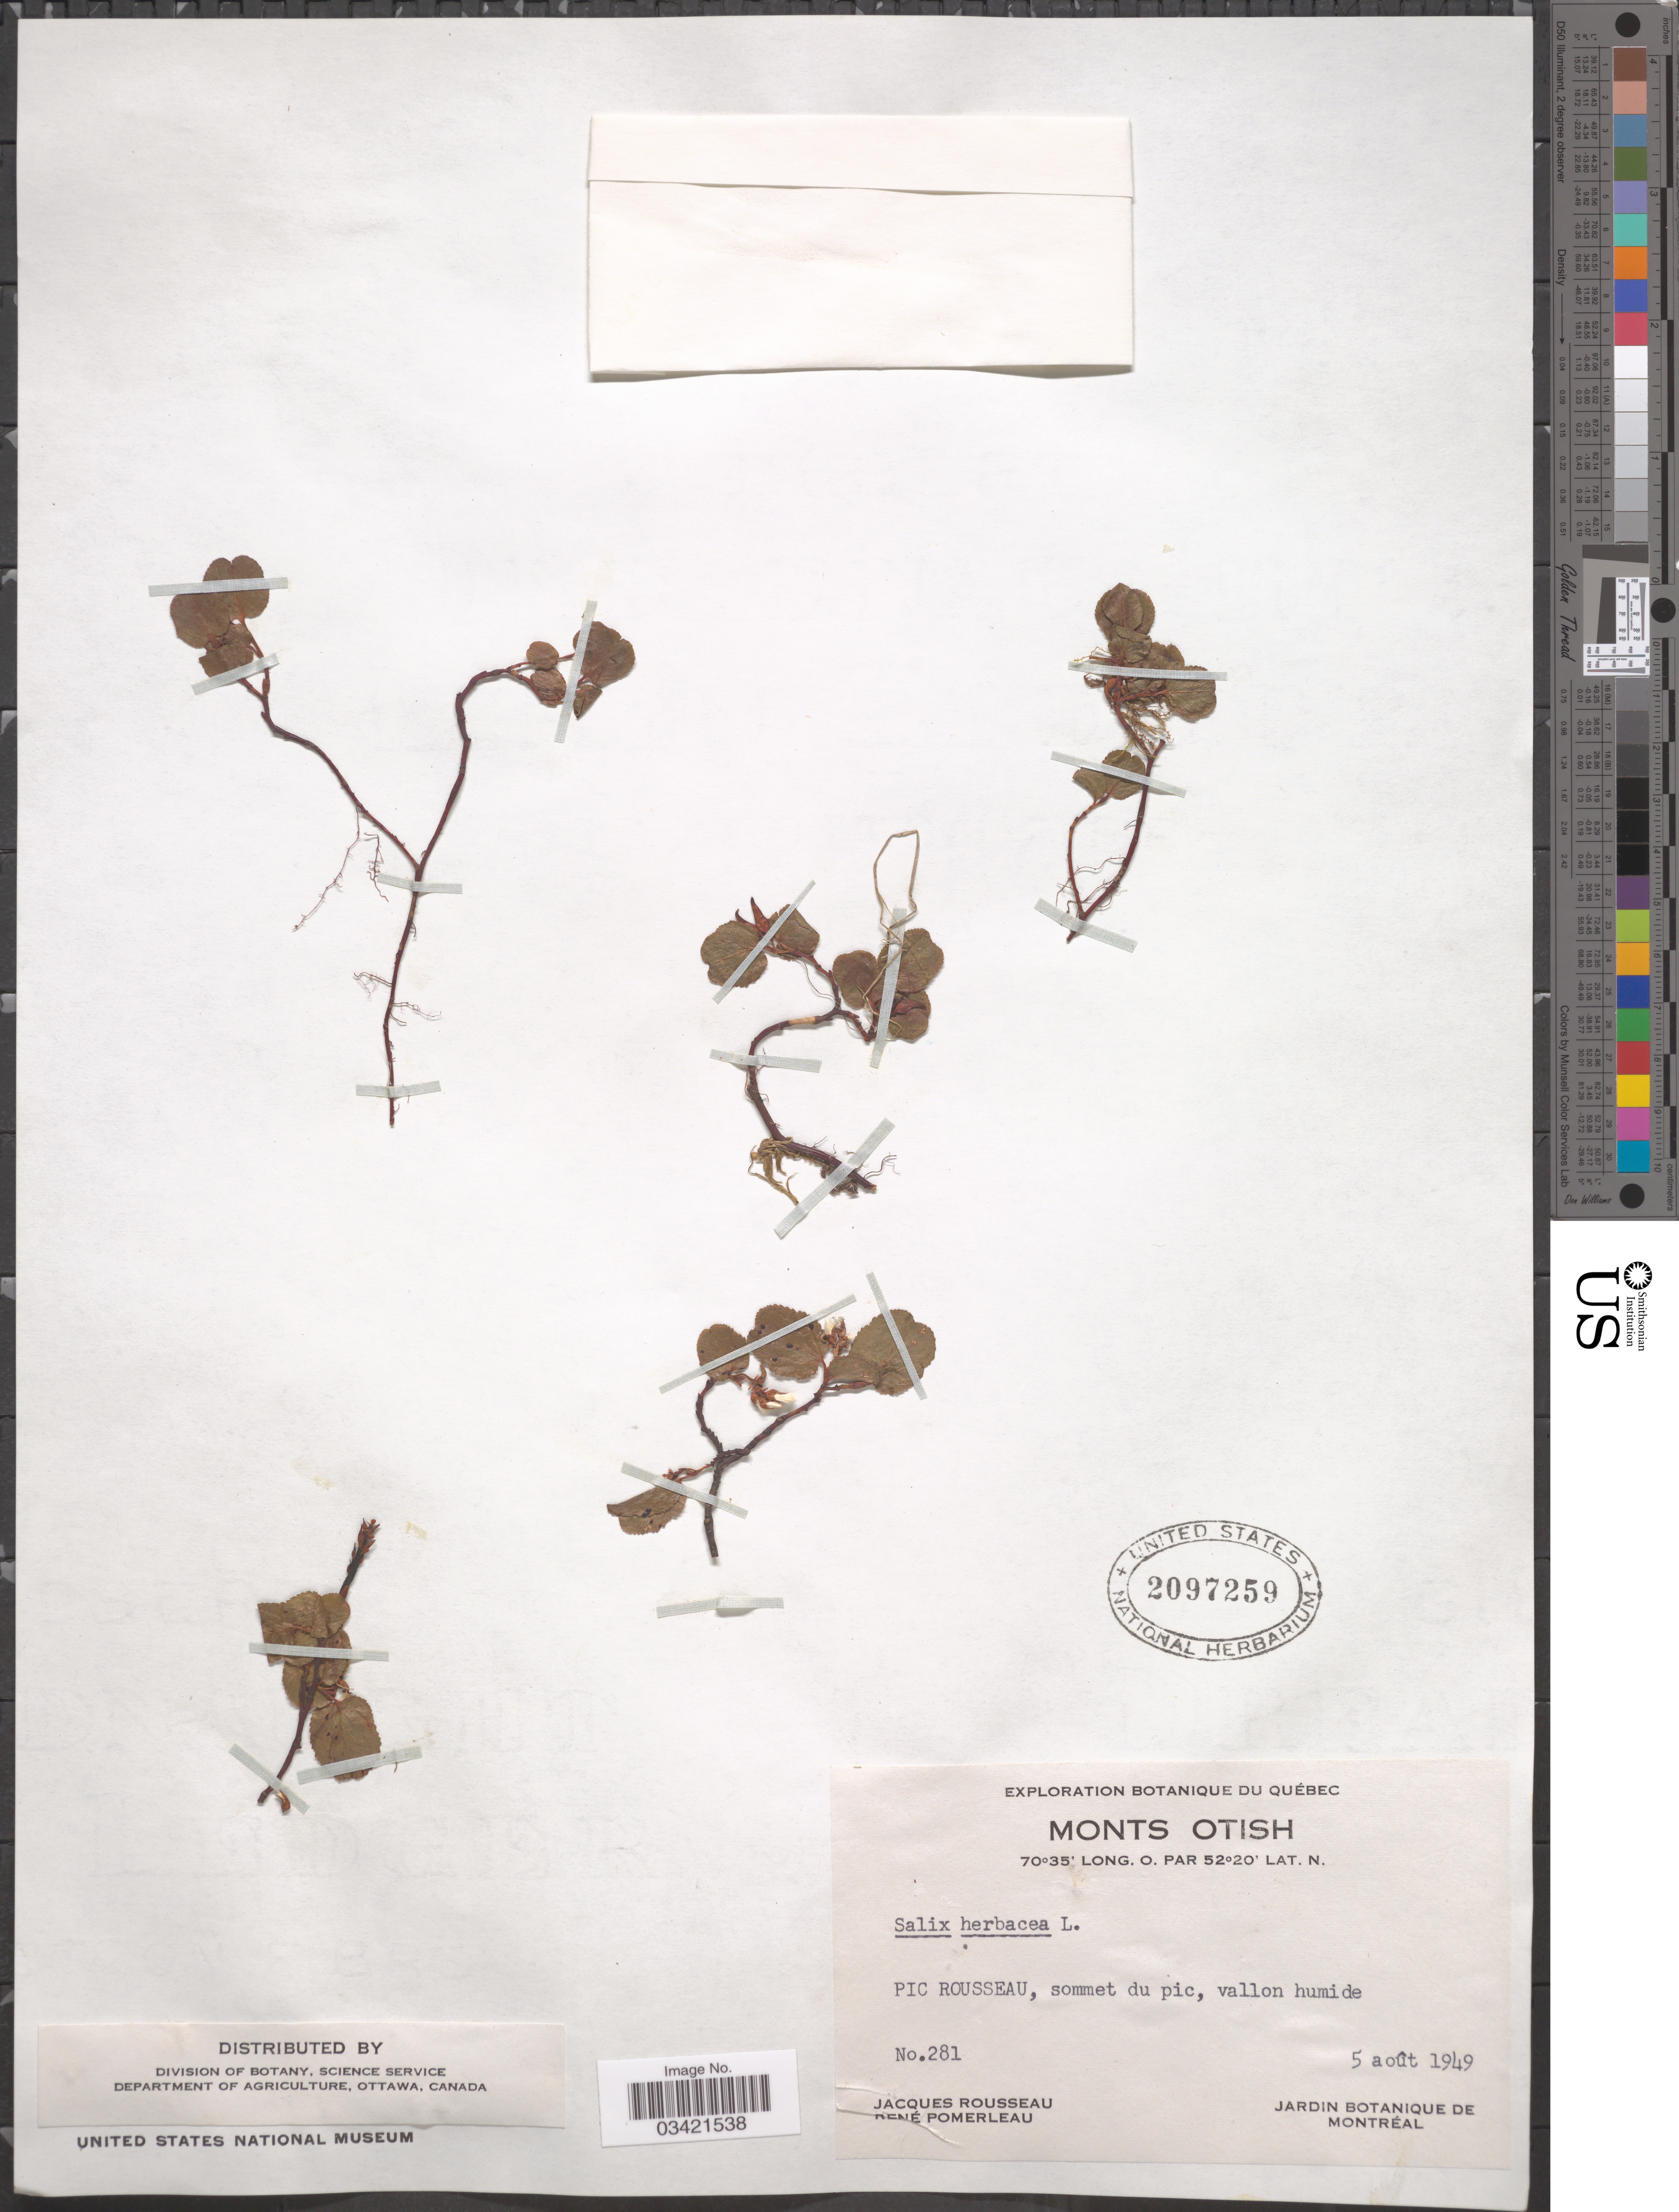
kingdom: Plantae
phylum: Tracheophyta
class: Magnoliopsida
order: Malpighiales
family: Salicaceae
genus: Salix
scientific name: Salix herbacea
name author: L.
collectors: J. Rousseau & R. Pomerleau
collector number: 281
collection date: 1949-08-05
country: Canada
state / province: Quebec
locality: Monts Otish. PIC Rousseau, sommet du pic, vallon humide.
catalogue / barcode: US 2097259